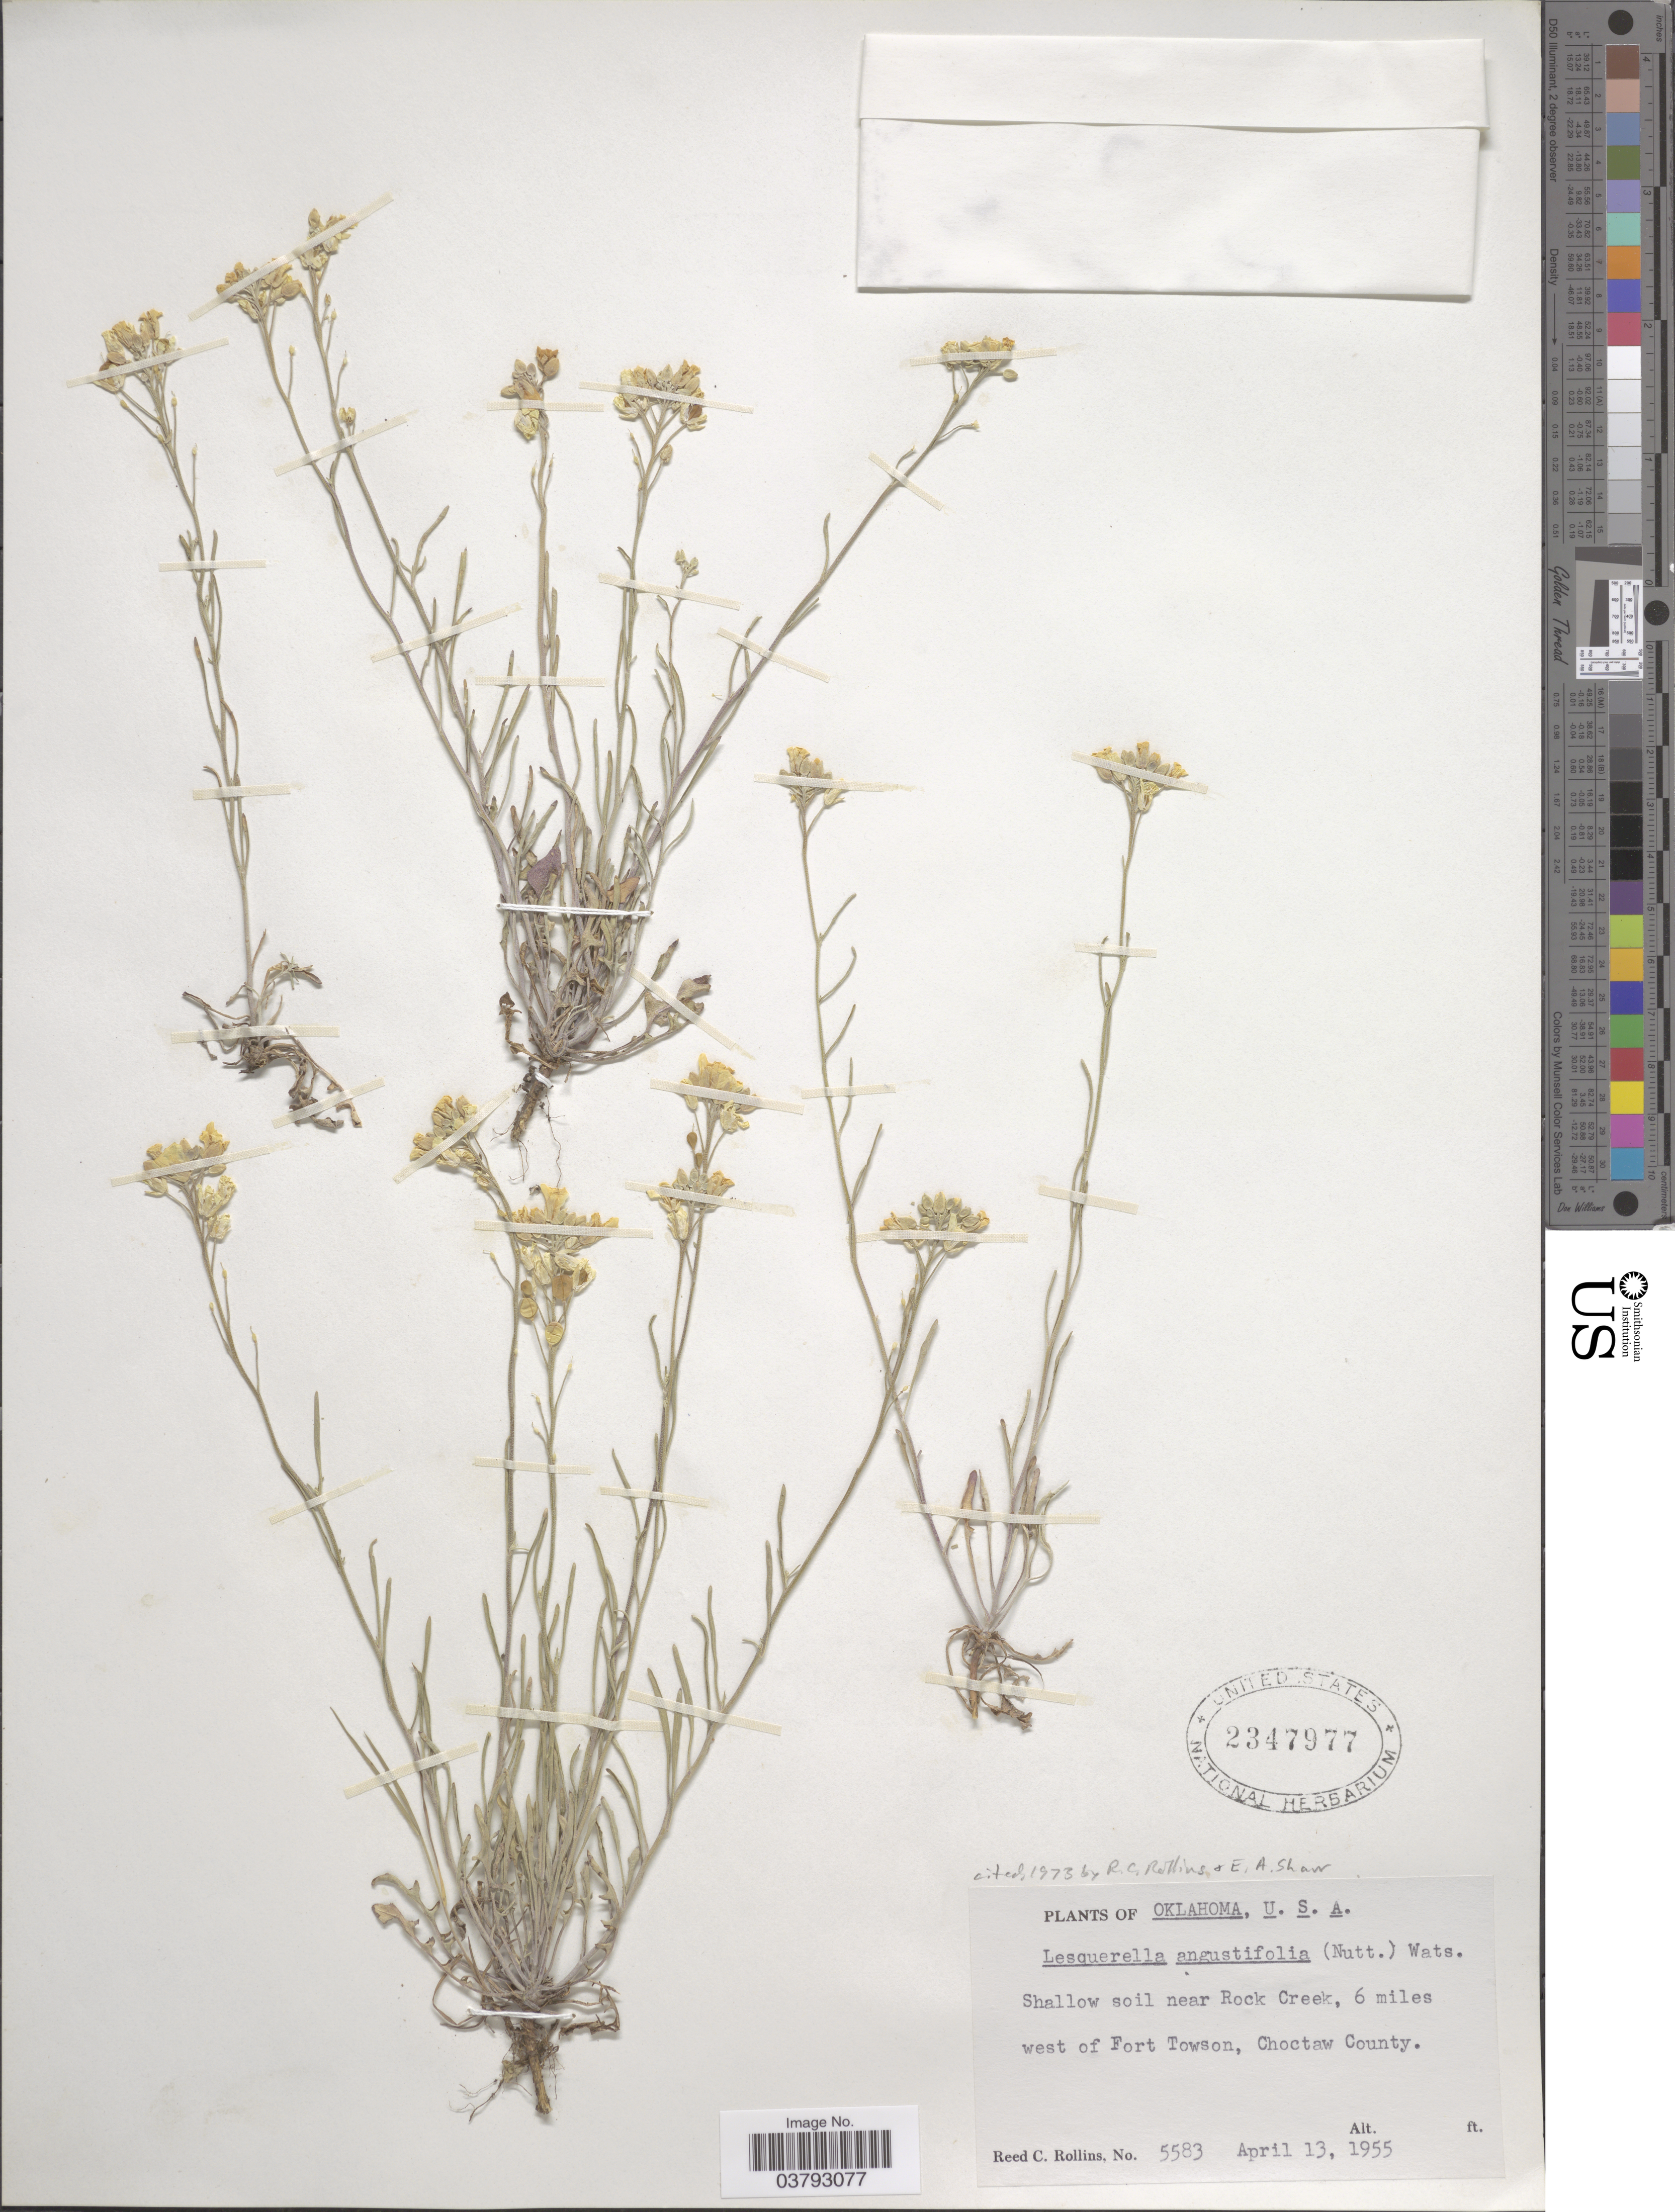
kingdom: Plantae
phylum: Tracheophyta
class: Magnoliopsida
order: Brassicales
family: Brassicaceae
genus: Lesquerella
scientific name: Lesquerella angustifolia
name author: (Nutt. ex Torr. & A. Gray) S. Watson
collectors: R. C. Rollins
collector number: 5583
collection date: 1955-04-13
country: United States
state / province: Oklahoma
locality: Near Rock Creek, 6 miles west of Fort Towson, Choctaw County.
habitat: shallow soil near creek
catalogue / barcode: US 2347977